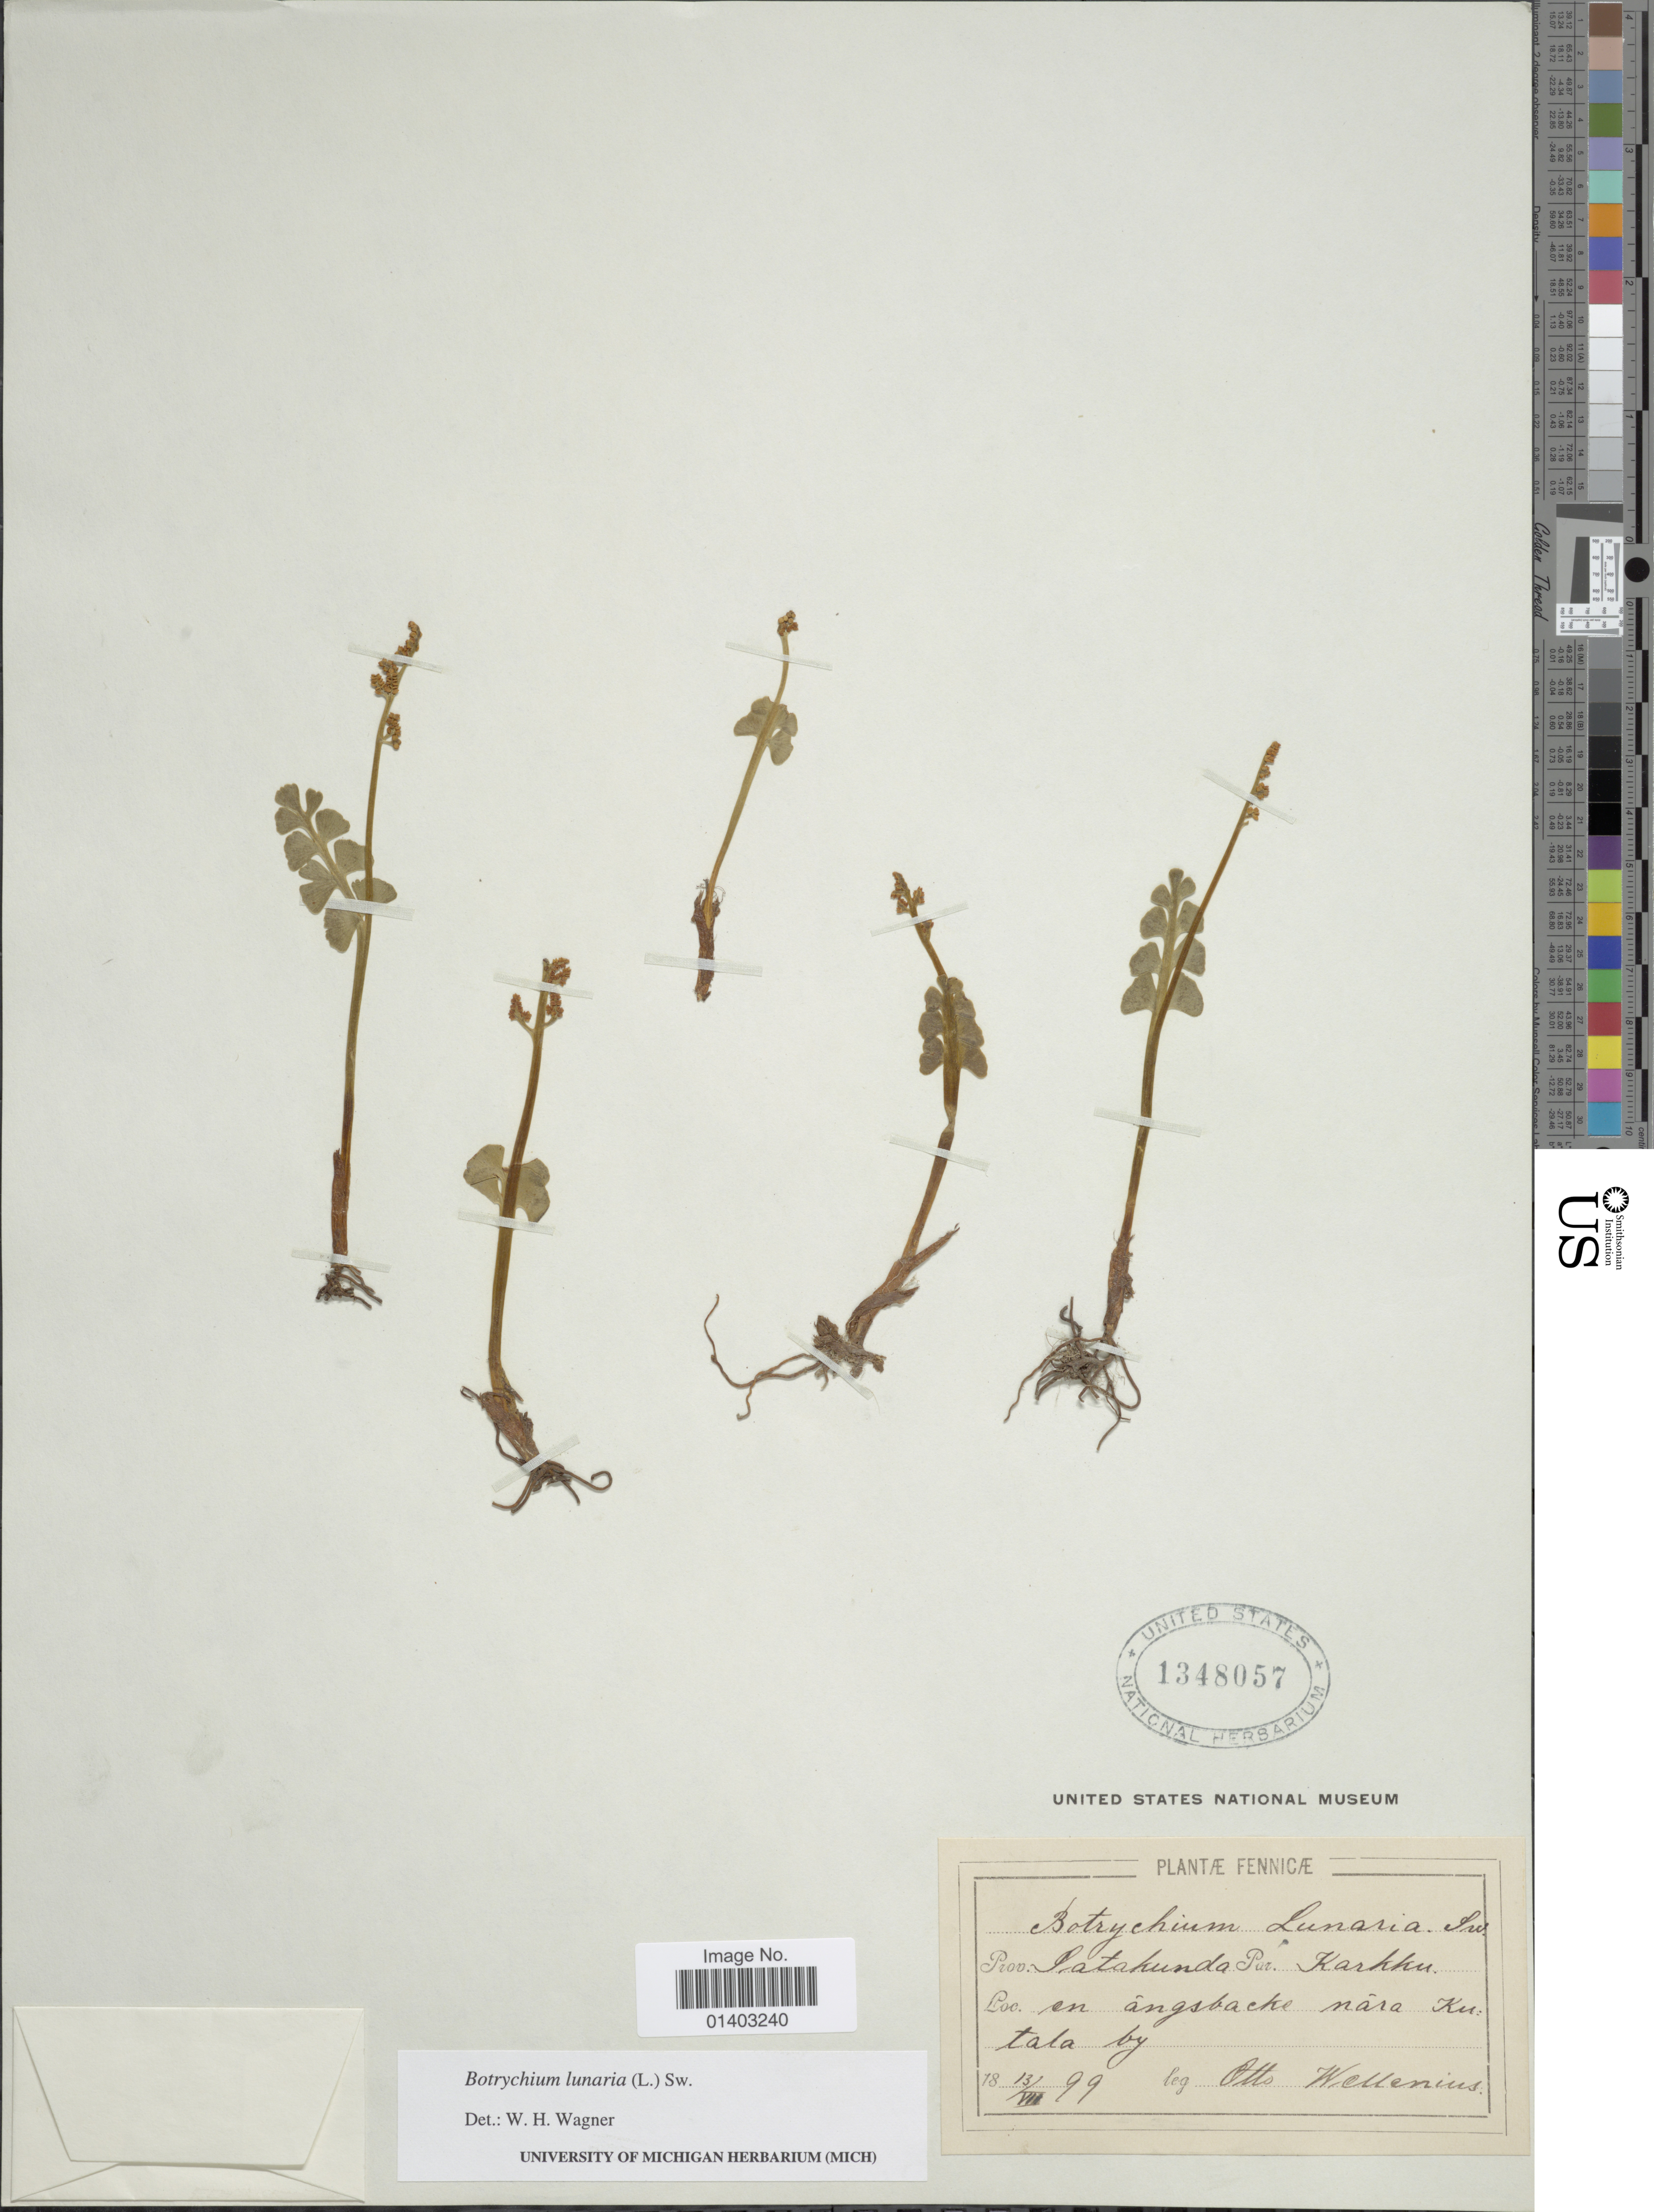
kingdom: Plantae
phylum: Tracheophyta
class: Polypodiopsida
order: Ophioglossales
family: Ophioglossaceae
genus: Botrychium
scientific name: Botrychium lunaria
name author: (L.) Sw.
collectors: O. Wellenius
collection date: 1899-07-13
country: Finland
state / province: Pirkanmaa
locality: Karkku parish, en ängsbacke nära Kutala by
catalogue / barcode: US 1348057